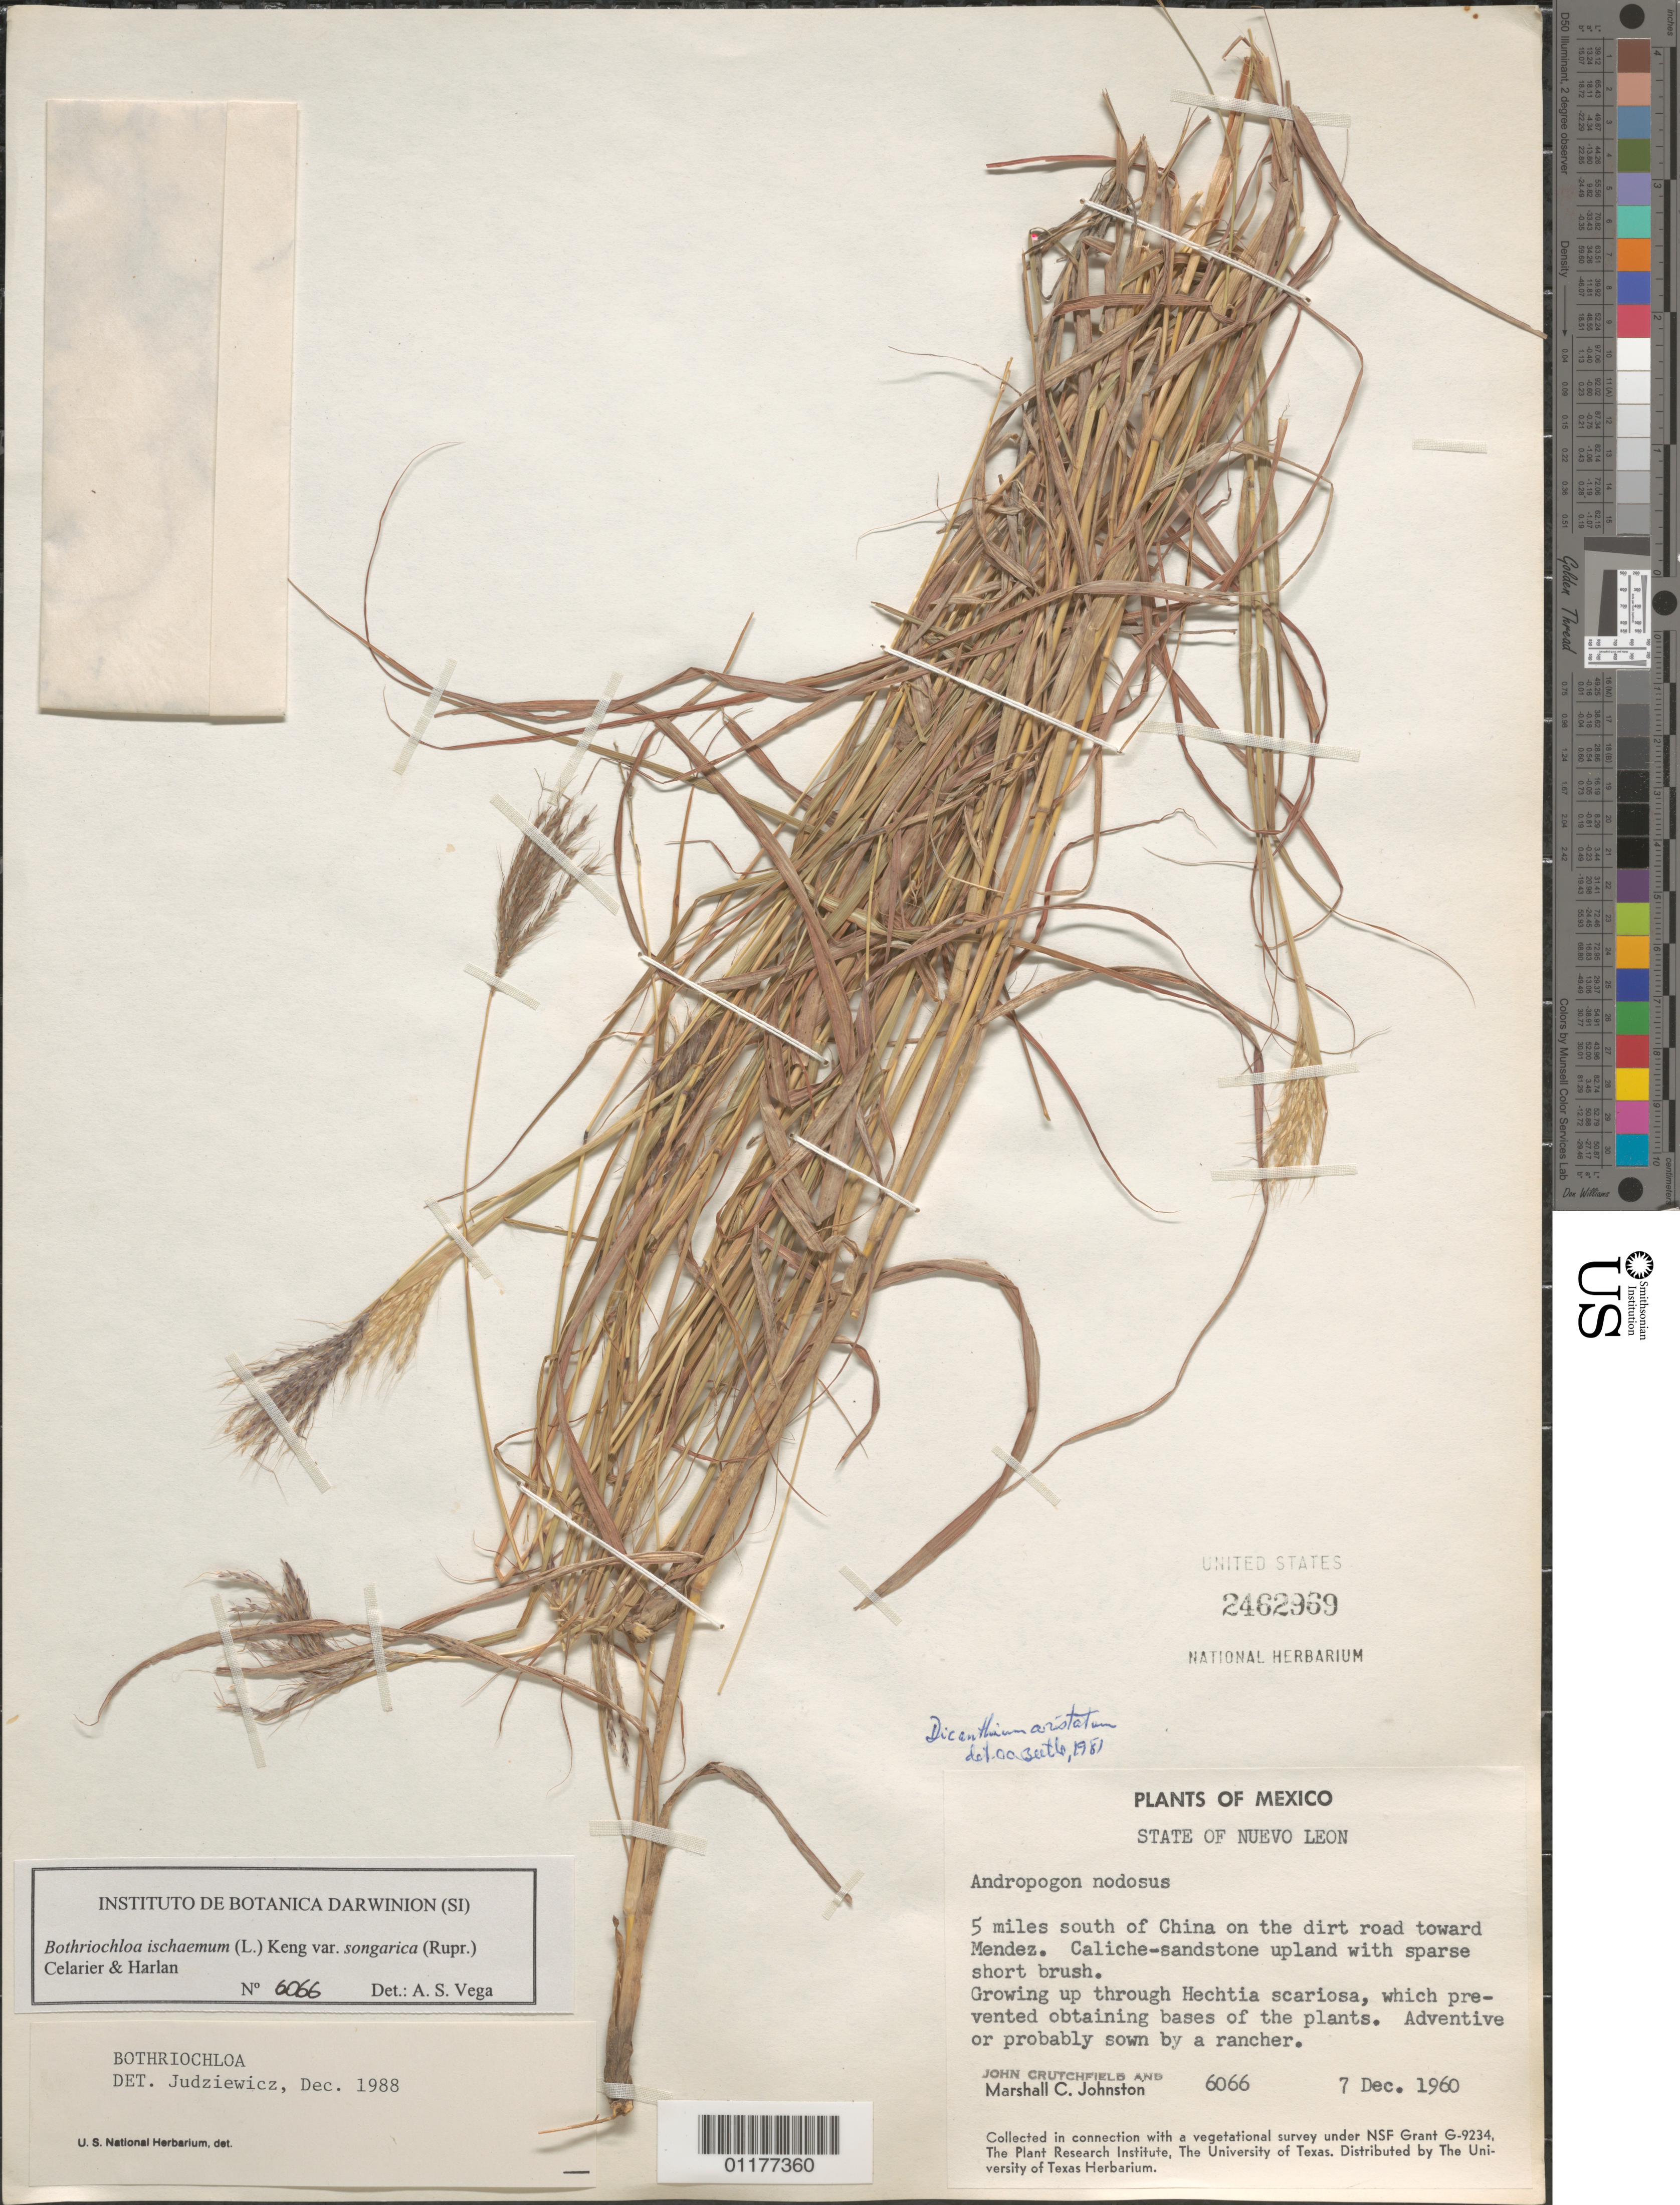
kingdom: Plantae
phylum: Tracheophyta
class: Liliopsida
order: Poales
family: Poaceae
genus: Bothriochloa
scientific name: Bothriochloa ischaemum var. songarica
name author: (Rupr. ex Fisch. & C.A. Mey.) Celarier & Harlan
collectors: M. Johnston & J. Crutchfield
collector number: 6066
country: Mexico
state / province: Nuevo León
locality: S of China on dirt road toward Mendez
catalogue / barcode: US 2462969